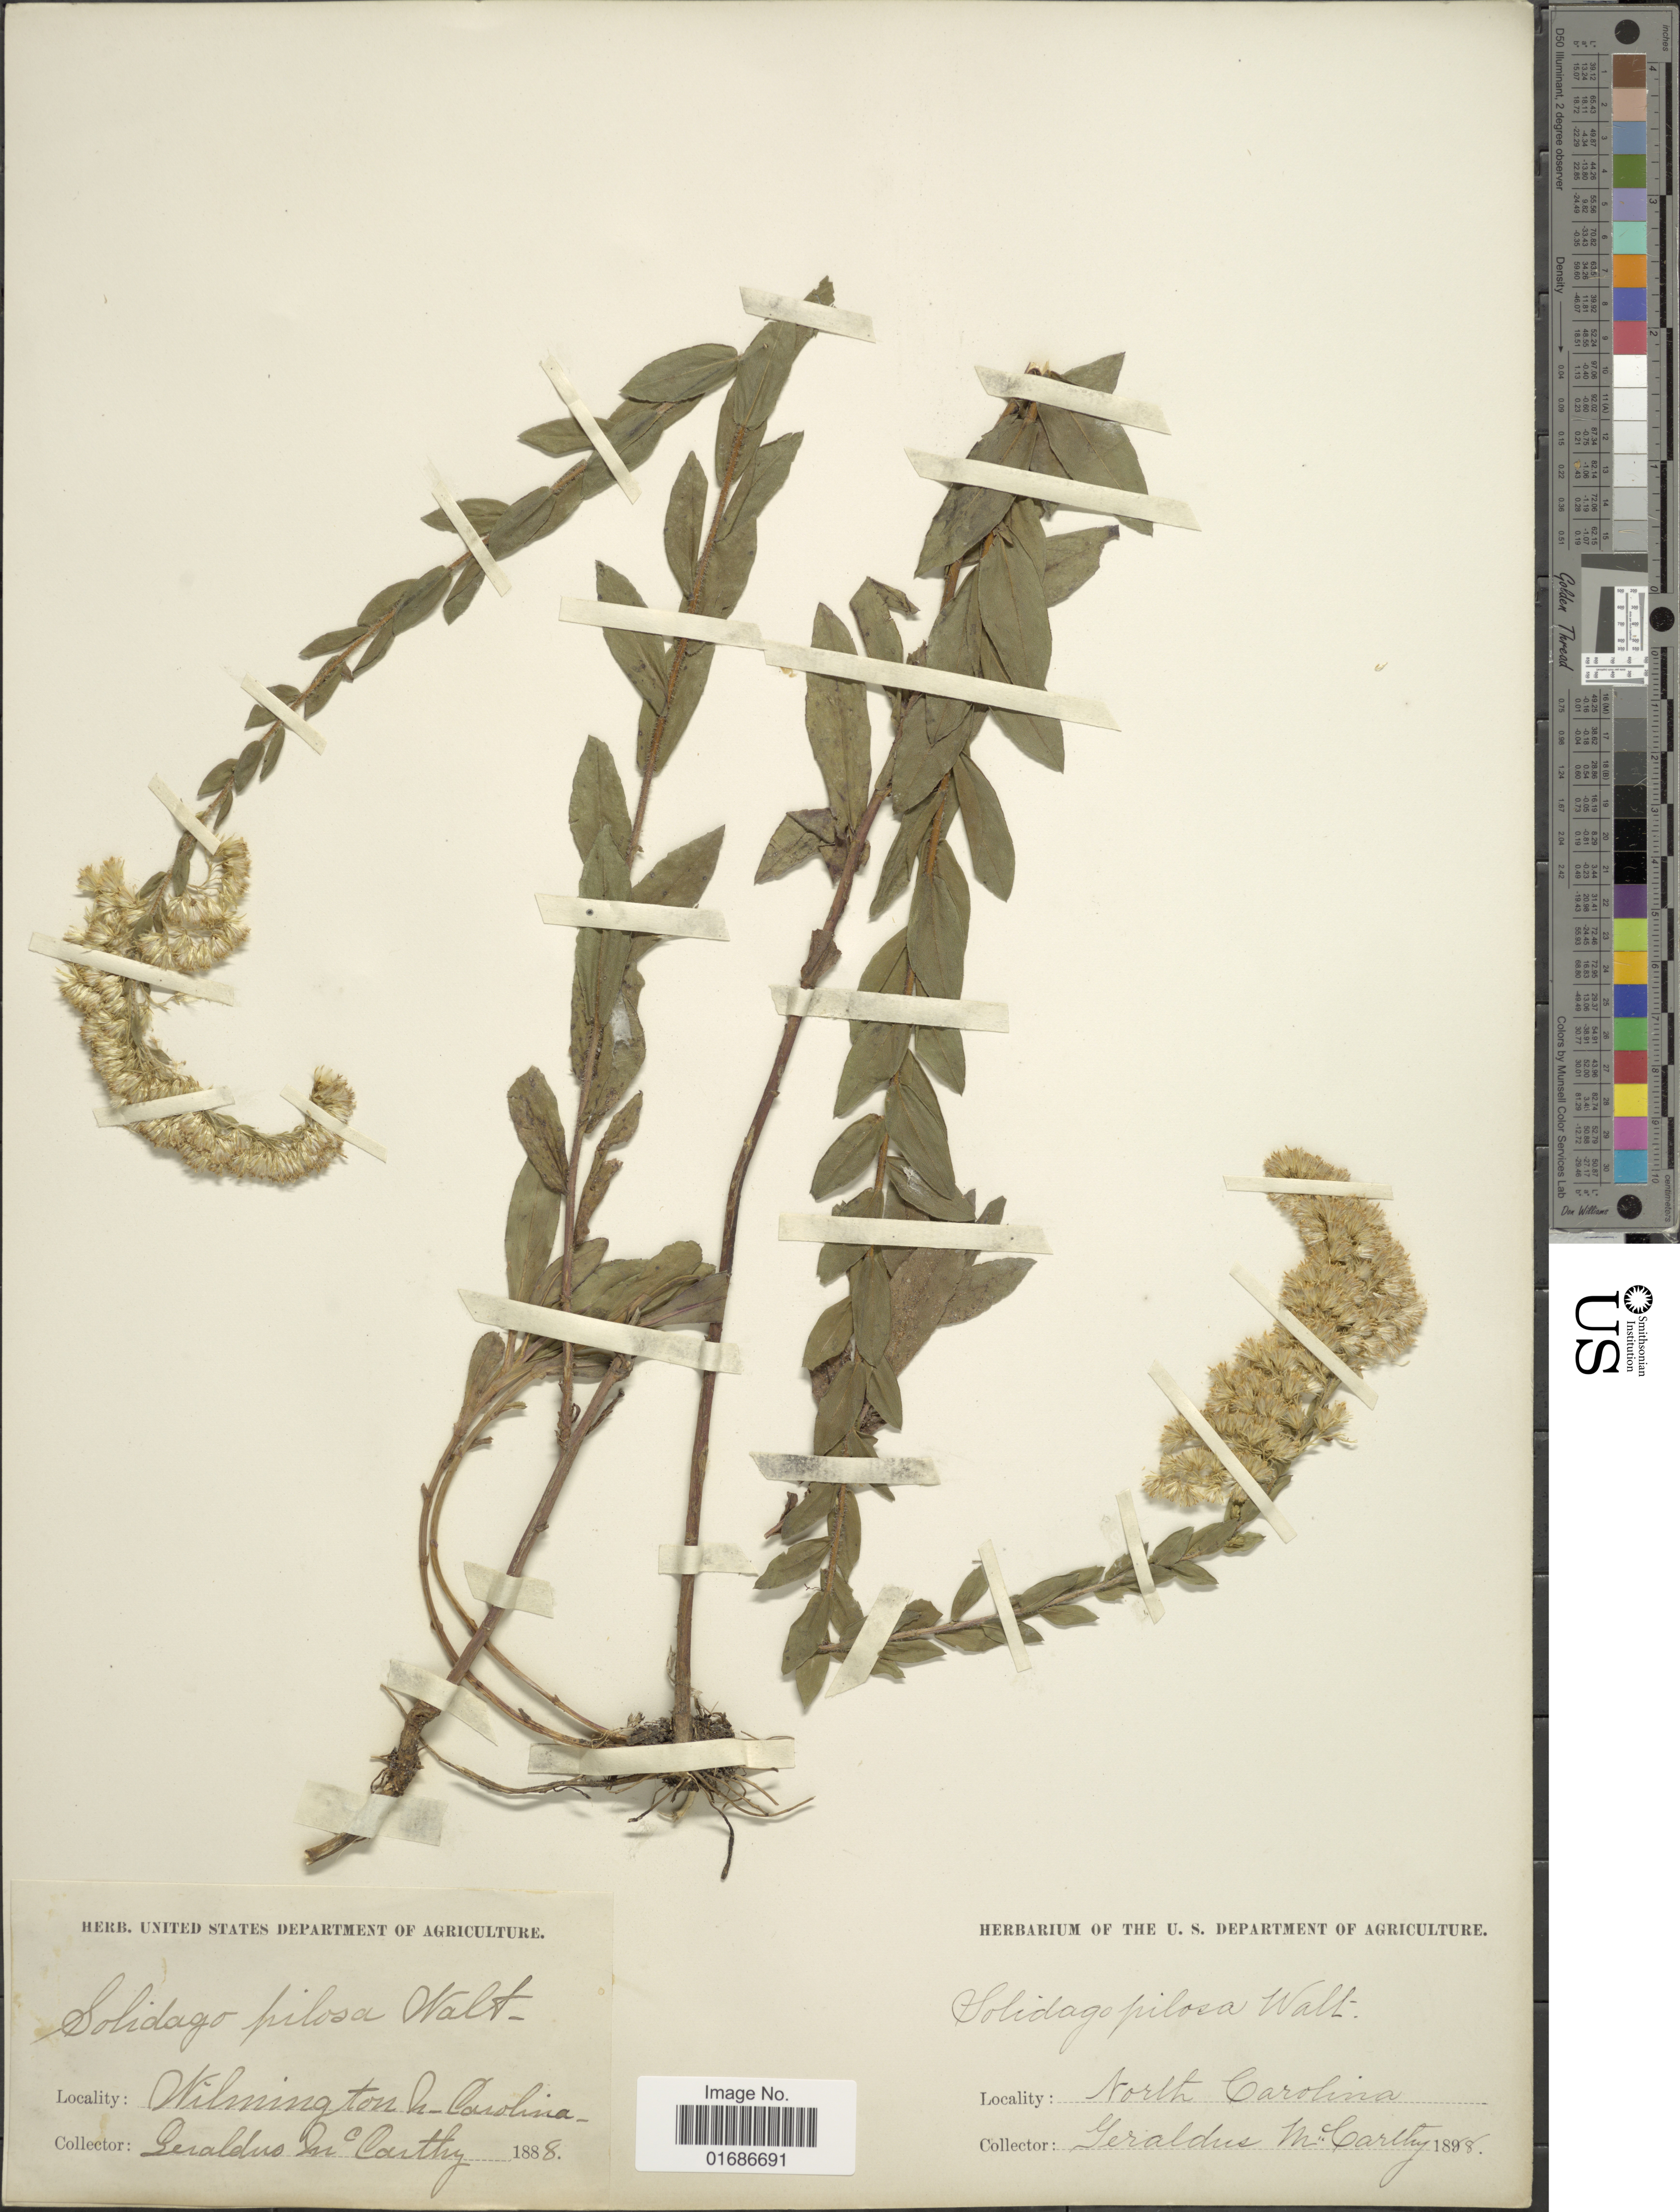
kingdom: Plantae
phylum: Tracheophyta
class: Magnoliopsida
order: Asterales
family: Asteraceae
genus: Solidago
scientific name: Solidago fistulosa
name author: Mill.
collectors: M. McCarthy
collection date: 1888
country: United States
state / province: North Carolina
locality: Wilmington